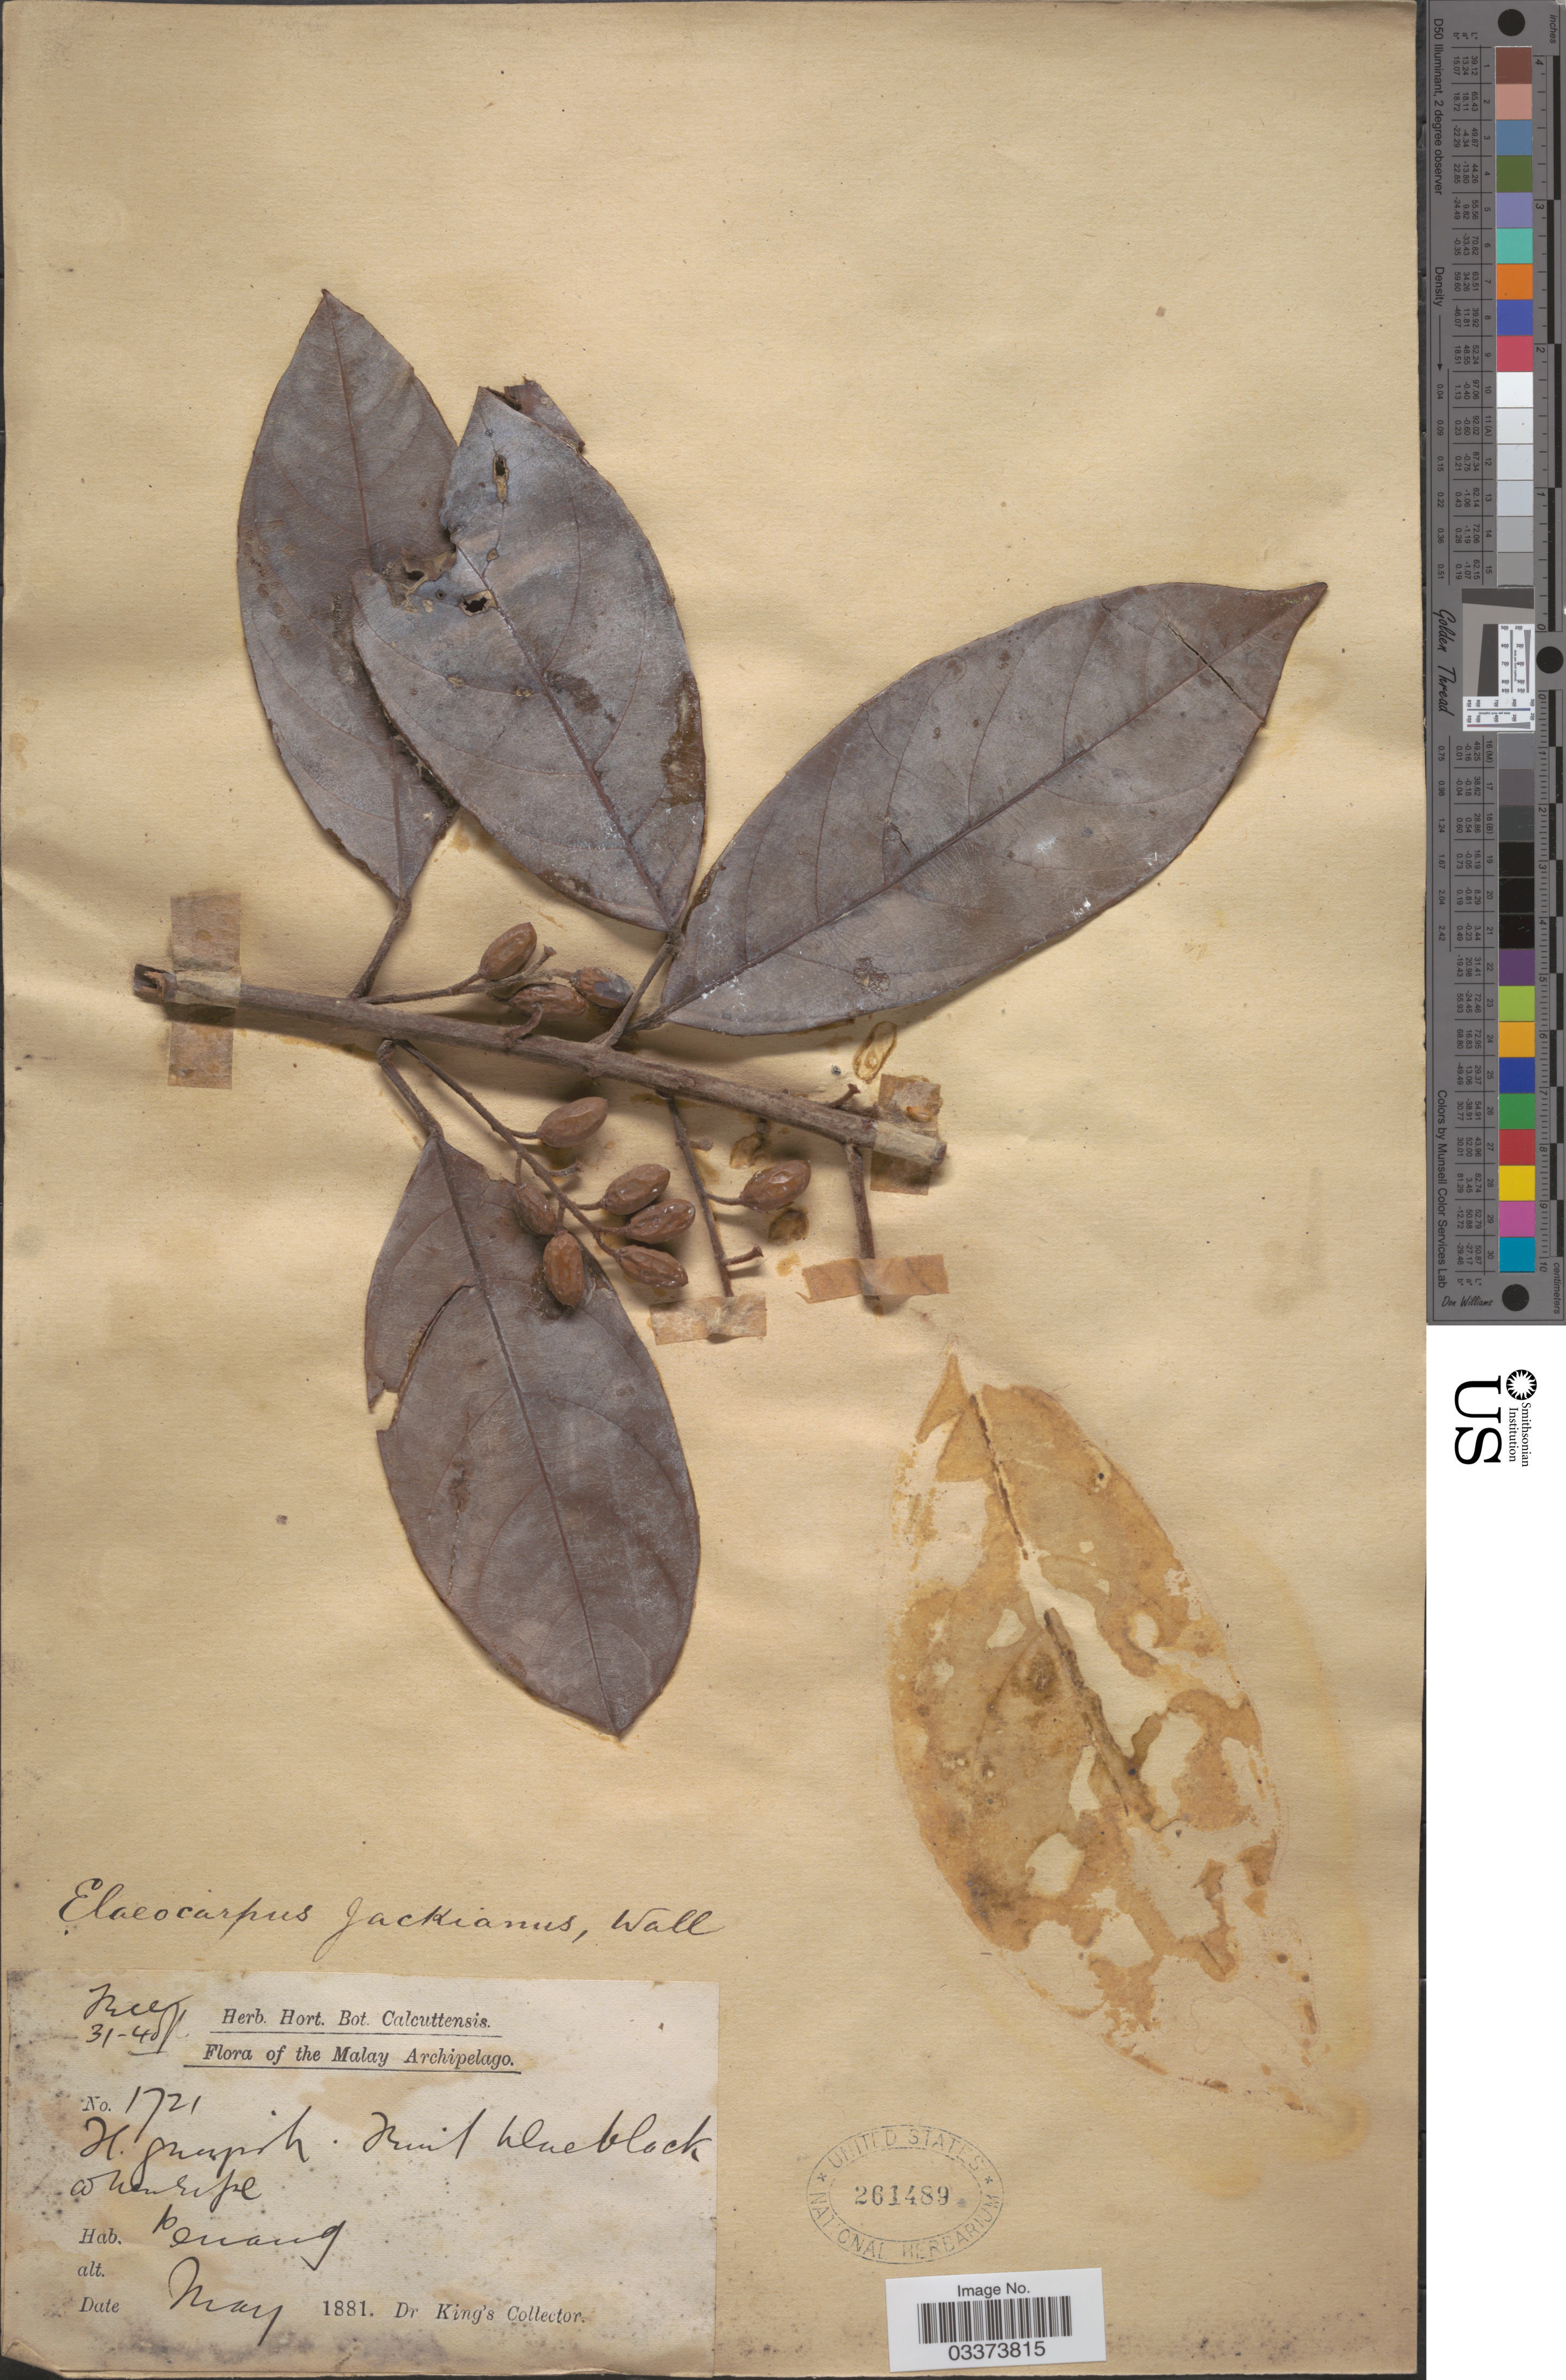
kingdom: Plantae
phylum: Tracheophyta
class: Magnoliopsida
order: Oxalidales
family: Elaeocarpaceae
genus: Elaeocarpus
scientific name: Elaeocarpus jackianus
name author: Wall. ex King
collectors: Dr. King's collector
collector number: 1721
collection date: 1881-05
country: Malaysia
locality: Malay Archipelago, Penang.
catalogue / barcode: US 261489